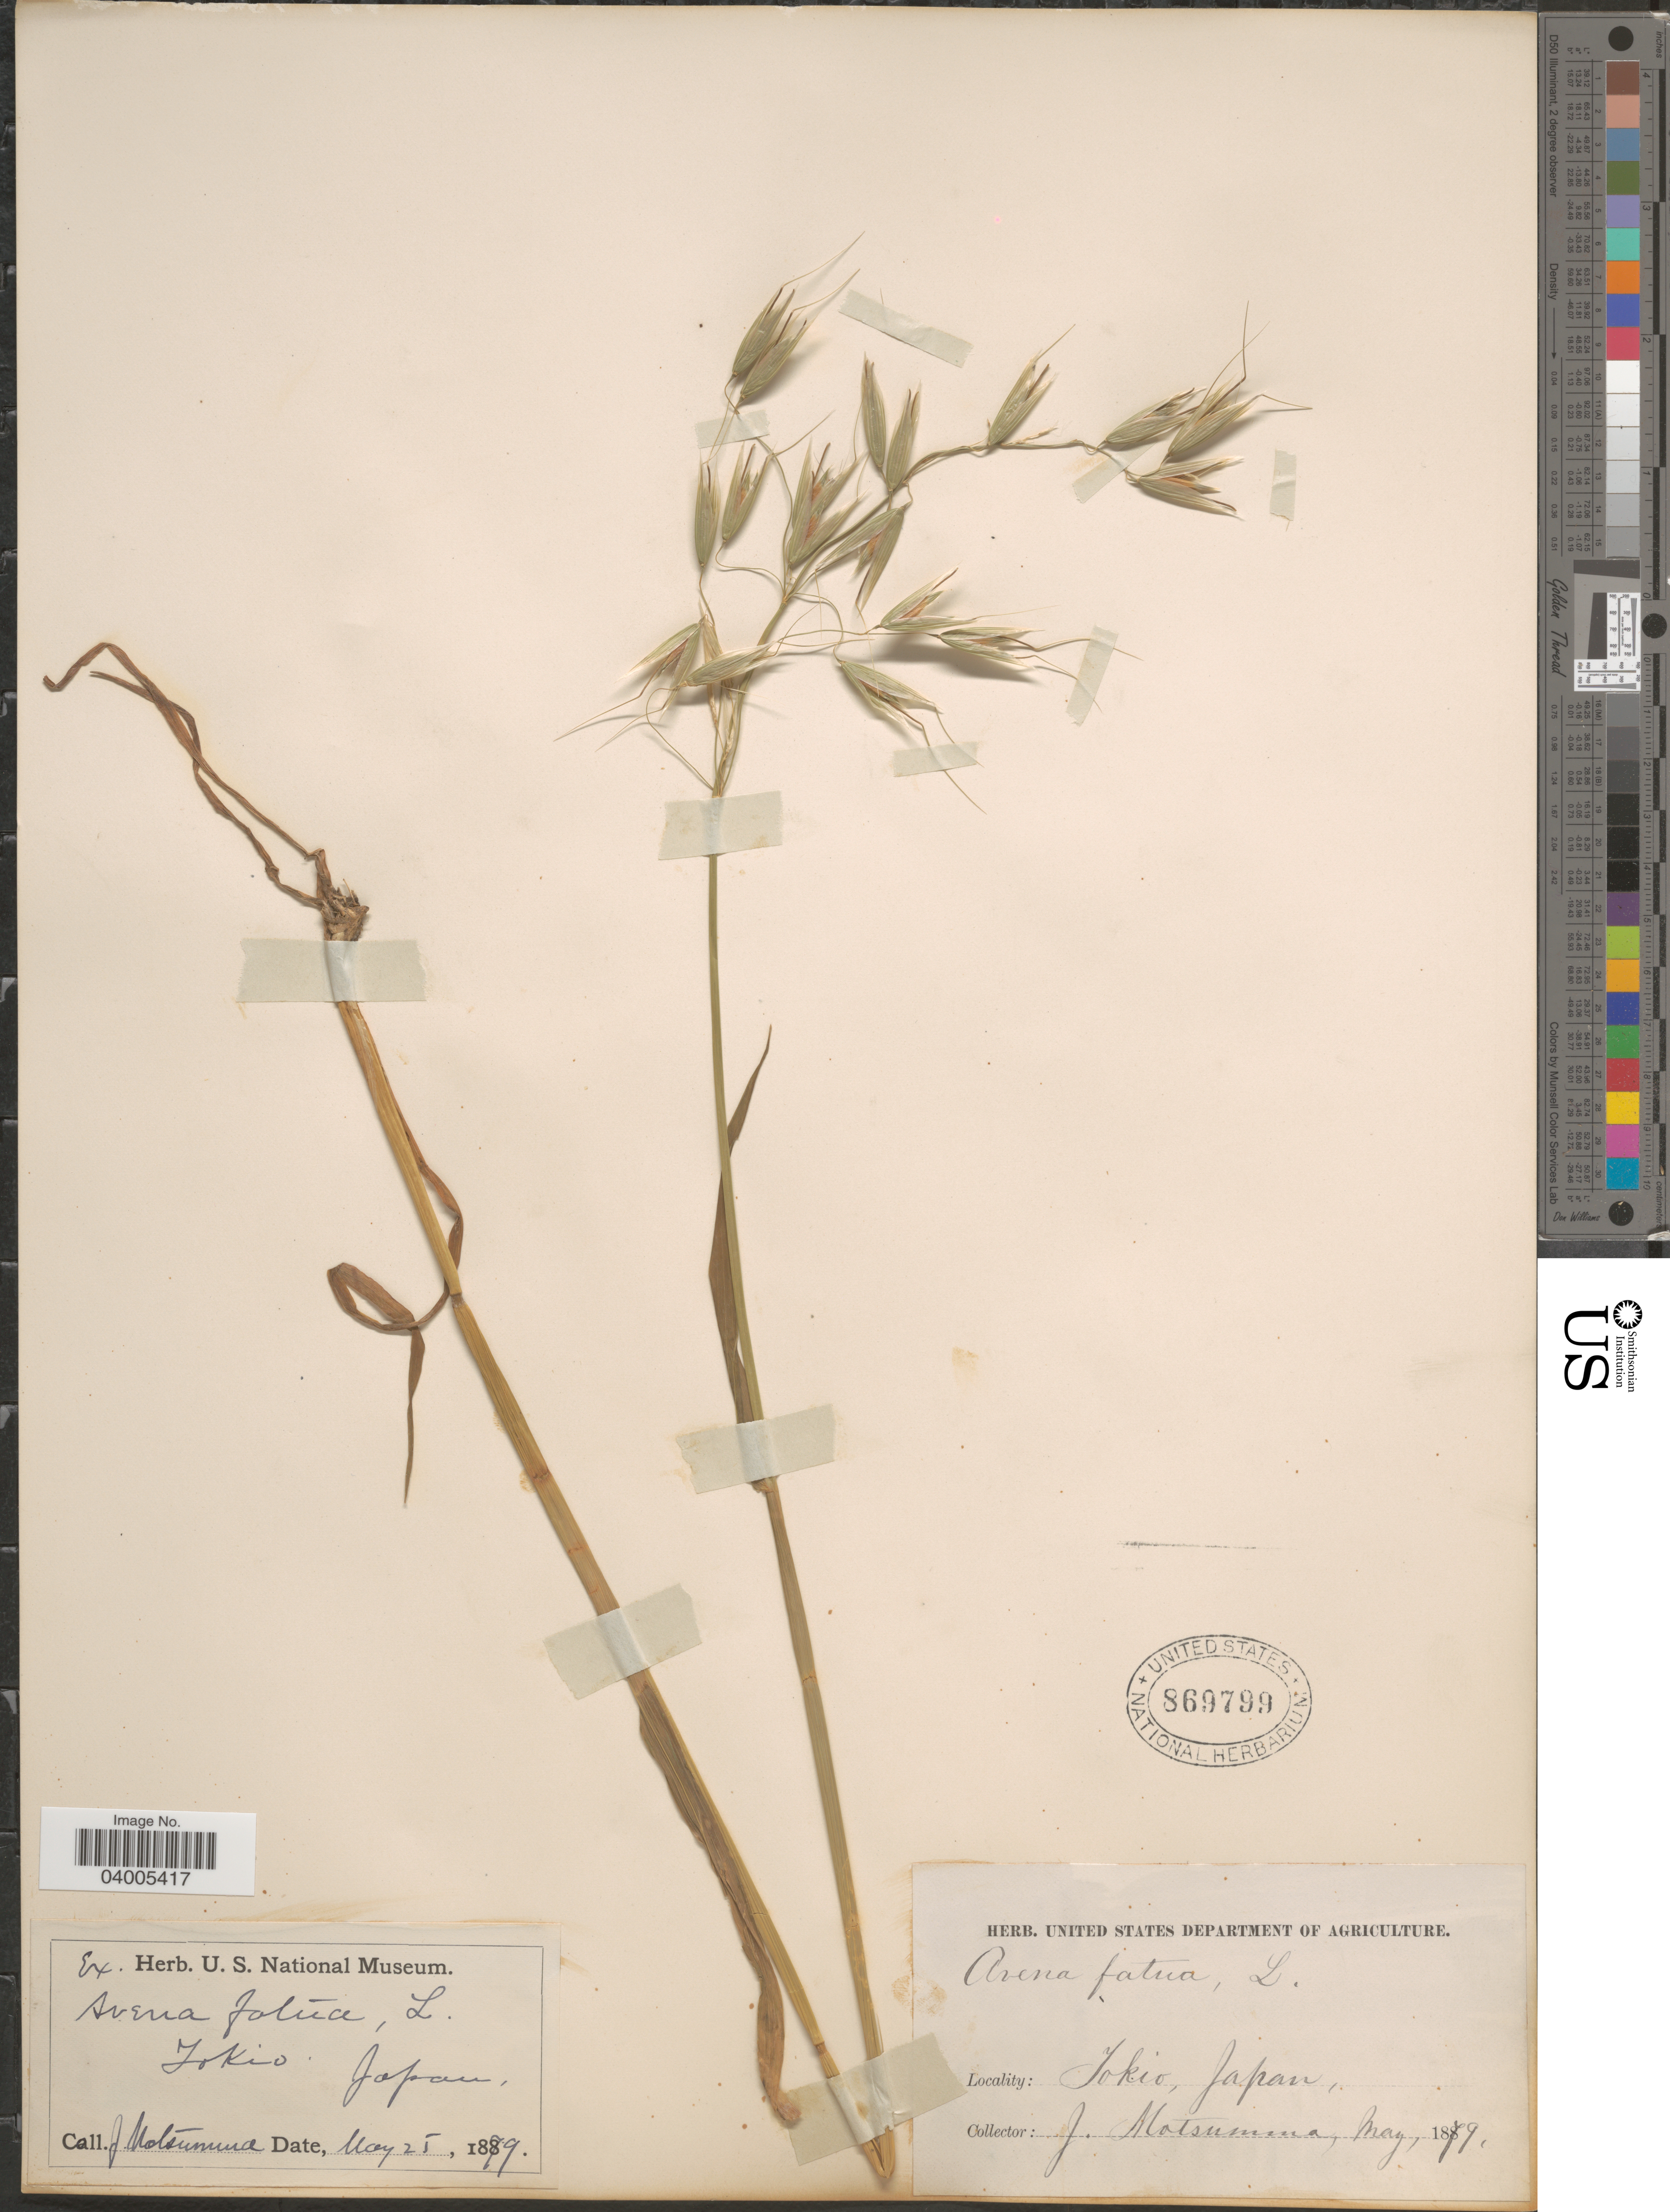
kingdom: Plantae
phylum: Tracheophyta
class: Liliopsida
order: Poales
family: Poaceae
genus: Avena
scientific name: Avena fatua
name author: L.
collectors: J. Matsumura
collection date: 1879-05-25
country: Japan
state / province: Tokyo, Federal City of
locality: Tokio.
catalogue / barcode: US 869799